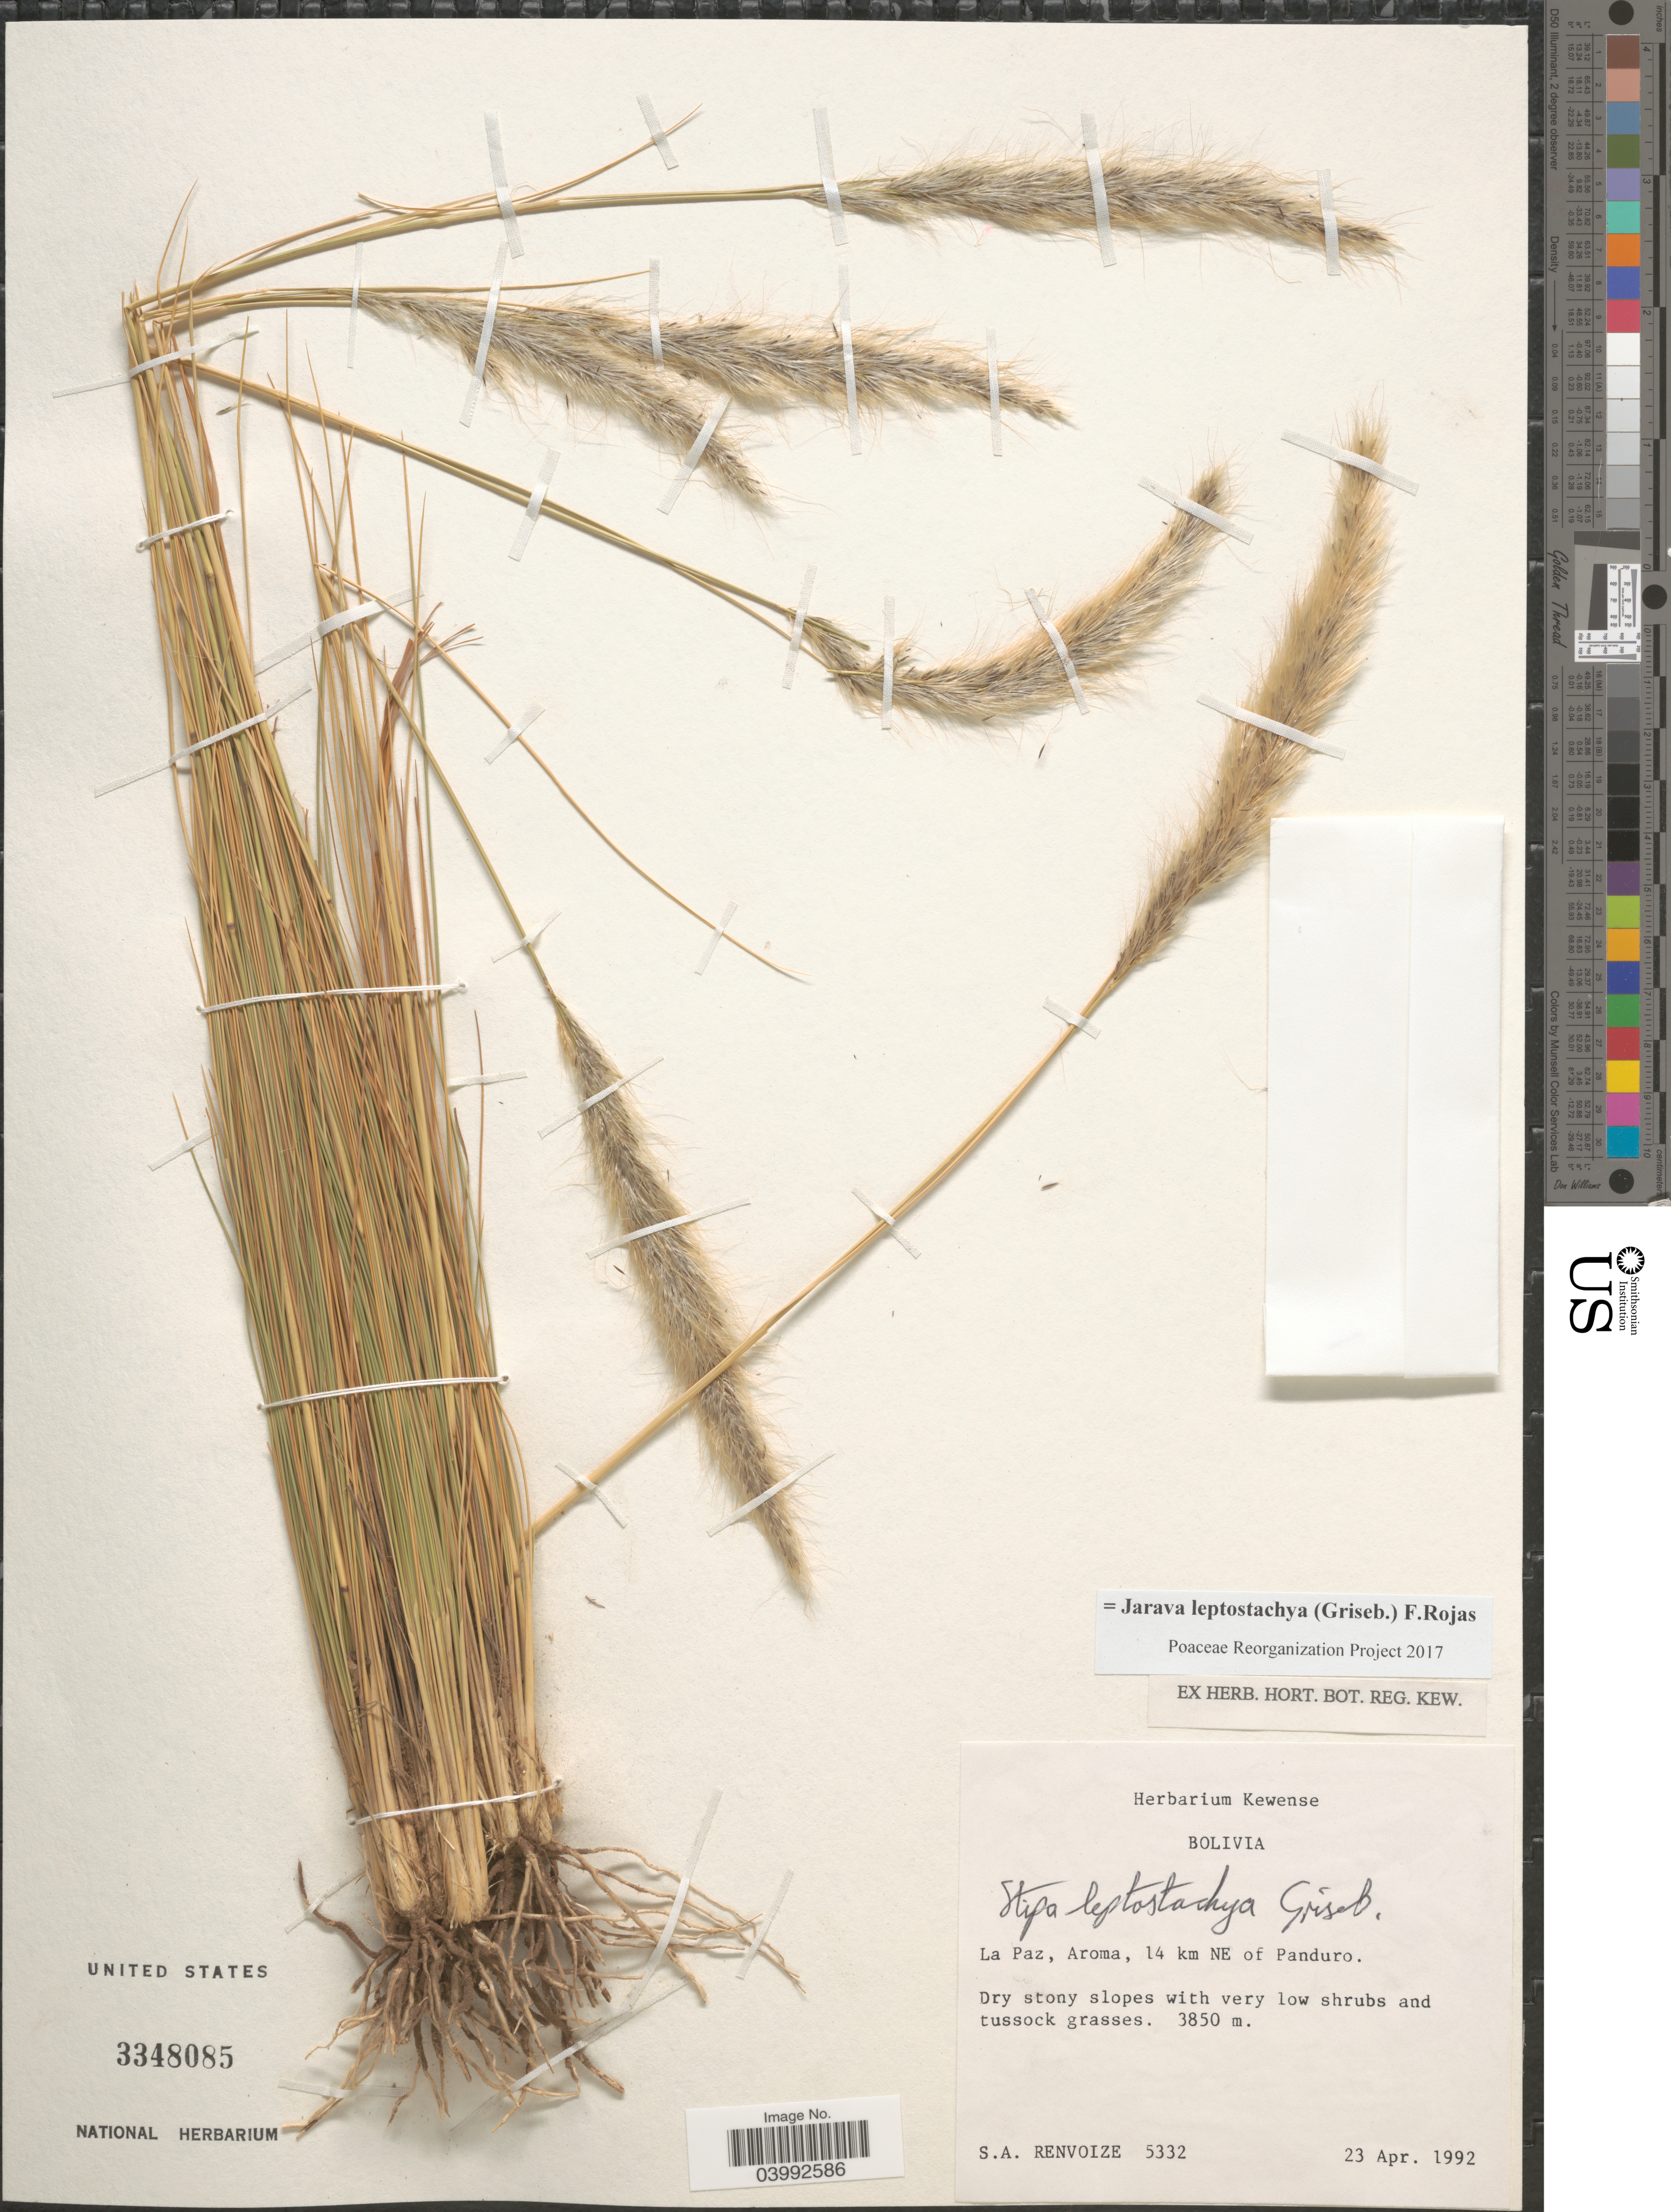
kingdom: Plantae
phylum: Tracheophyta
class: Liliopsida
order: Poales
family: Poaceae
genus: Jarava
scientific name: Jarava leptostachya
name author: (Griseb.) F. Rojas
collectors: S. A. Renvoize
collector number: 5332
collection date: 1992-04-23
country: Bolivia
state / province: La Paz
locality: Aroma, 14 km NE of Panduro.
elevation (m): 3850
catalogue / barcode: US 3348085